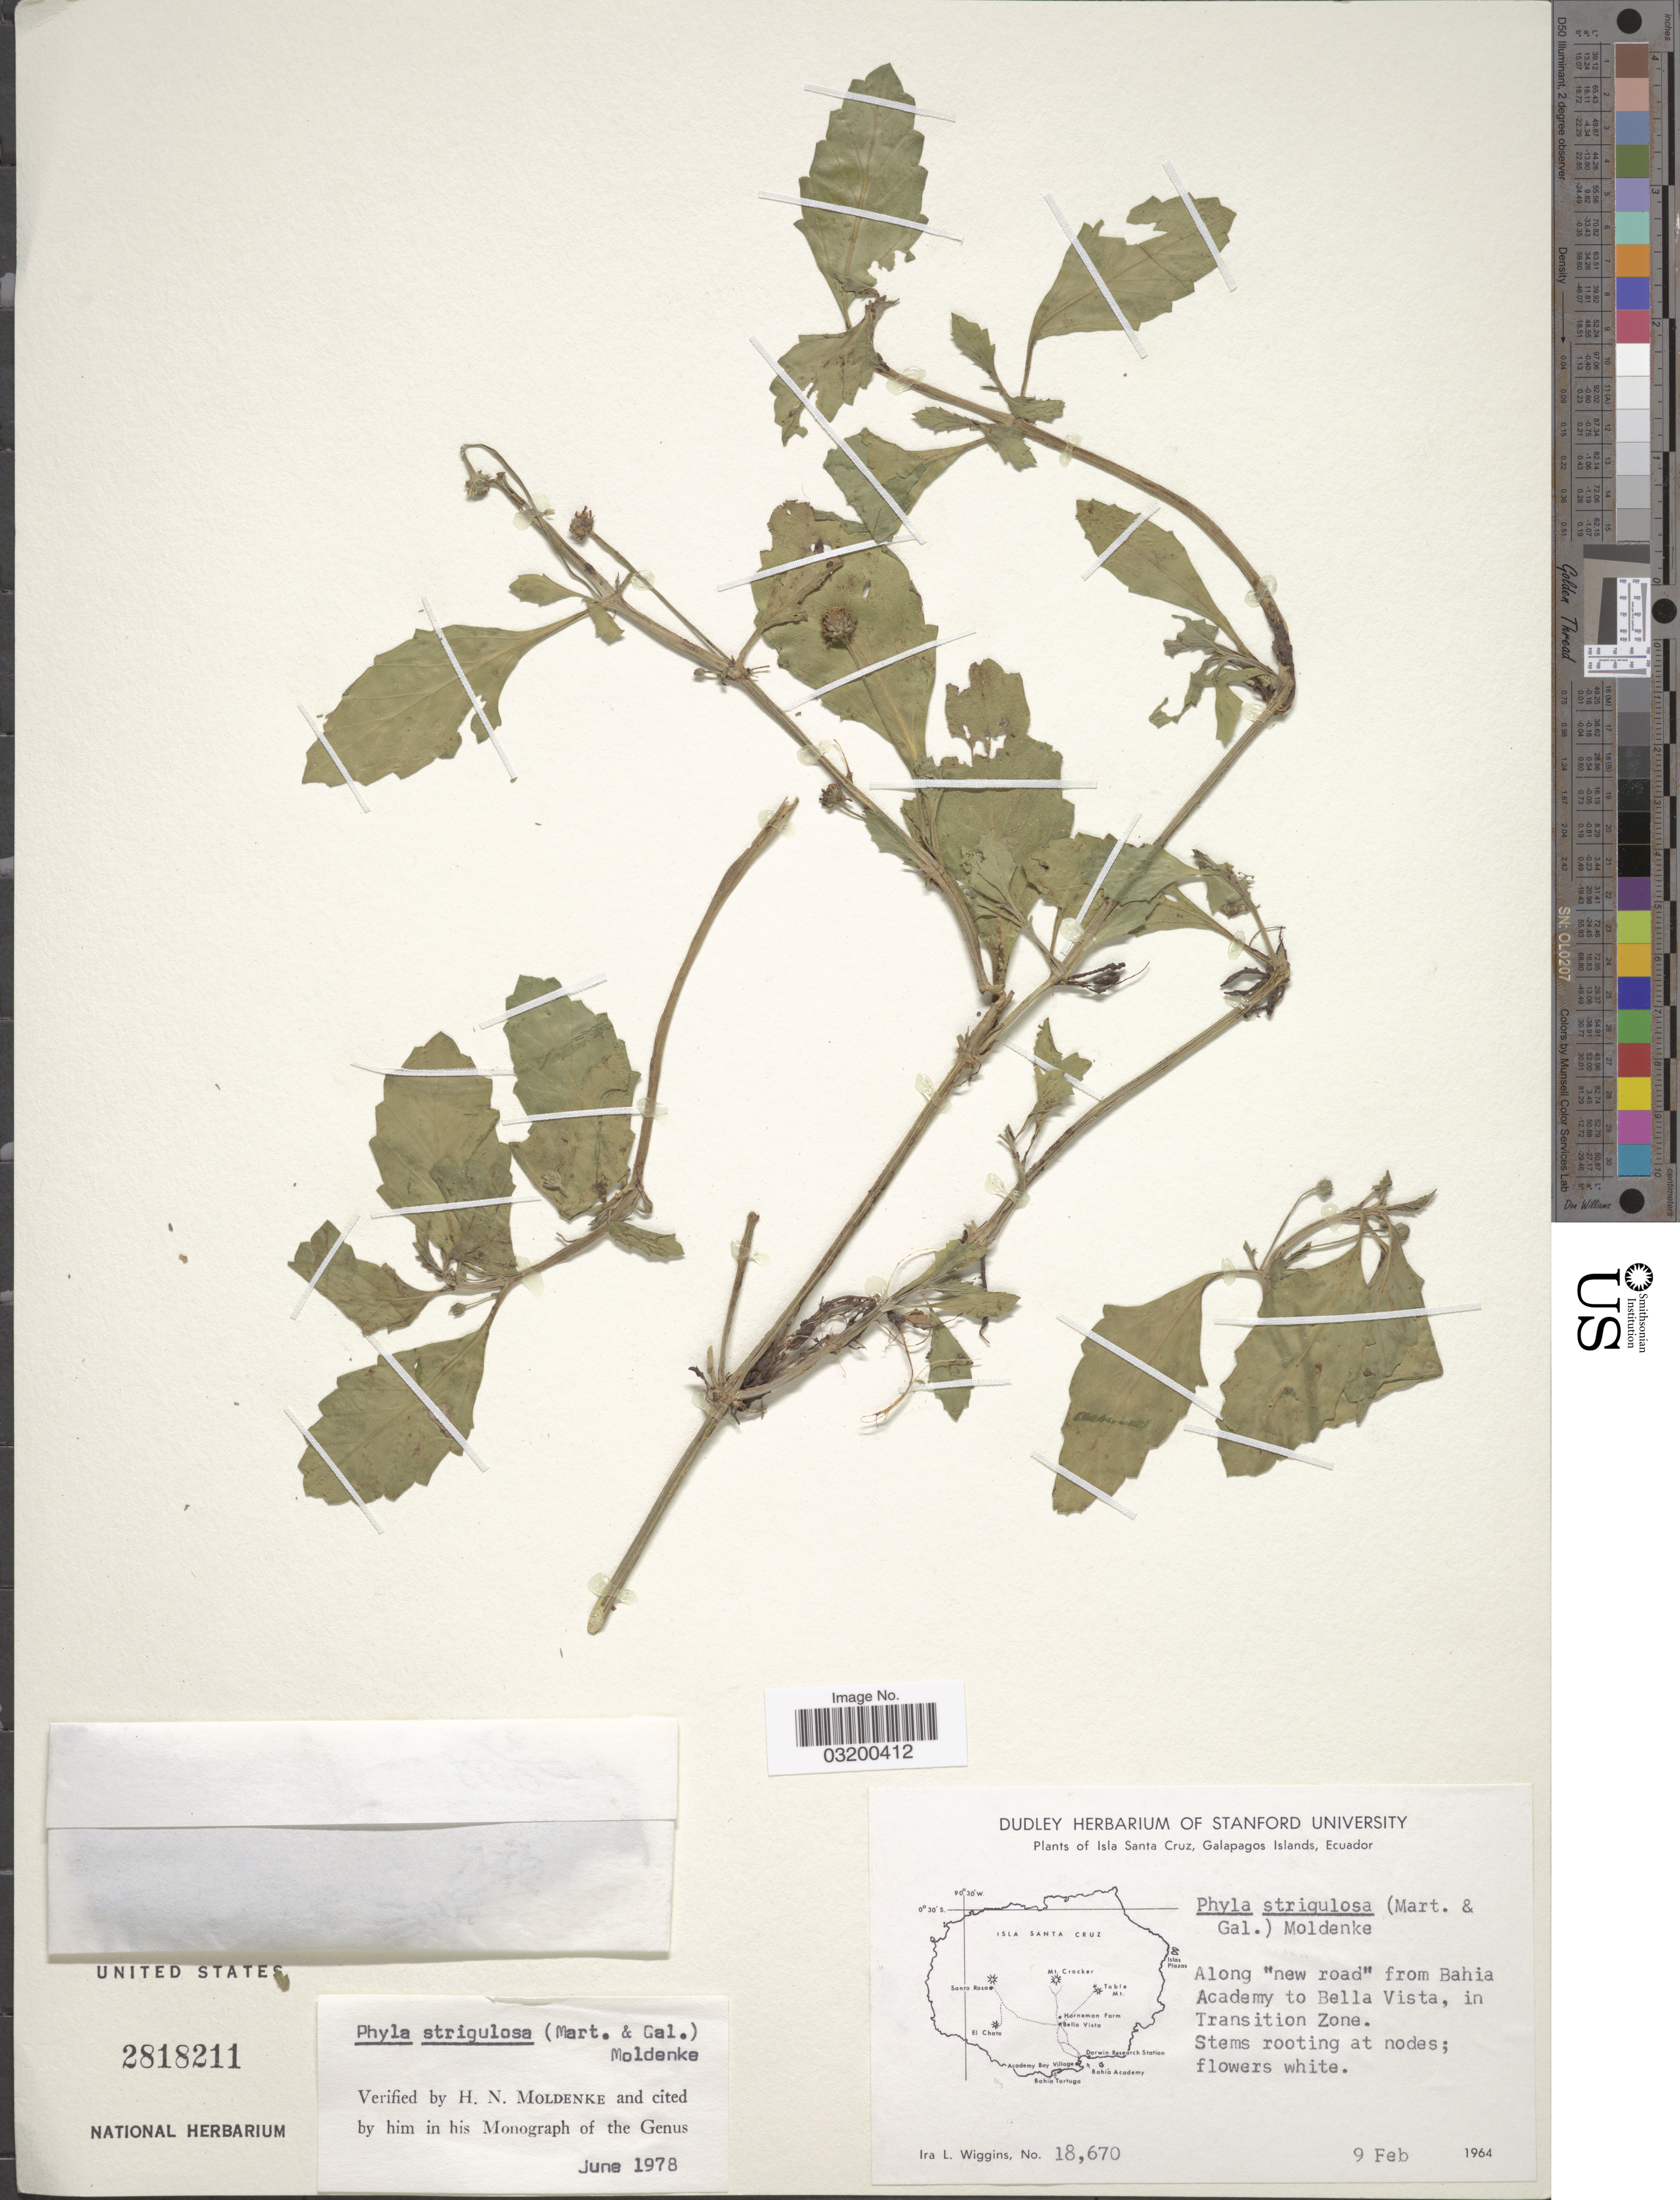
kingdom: Plantae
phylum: Tracheophyta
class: Magnoliopsida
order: Lamiales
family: Verbenaceae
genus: Phyla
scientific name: Phyla strigulosa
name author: (M. Martens & Galeotti) Moldenke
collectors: I. L. Wiggins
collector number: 18670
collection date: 1964-02-09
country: Ecuador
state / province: Colón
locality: Isla Santa Cruz, Galapagos Islands. Along "new road" from Bahia Academy to Bella Vista, in Transition Zone.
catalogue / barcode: US 2818211